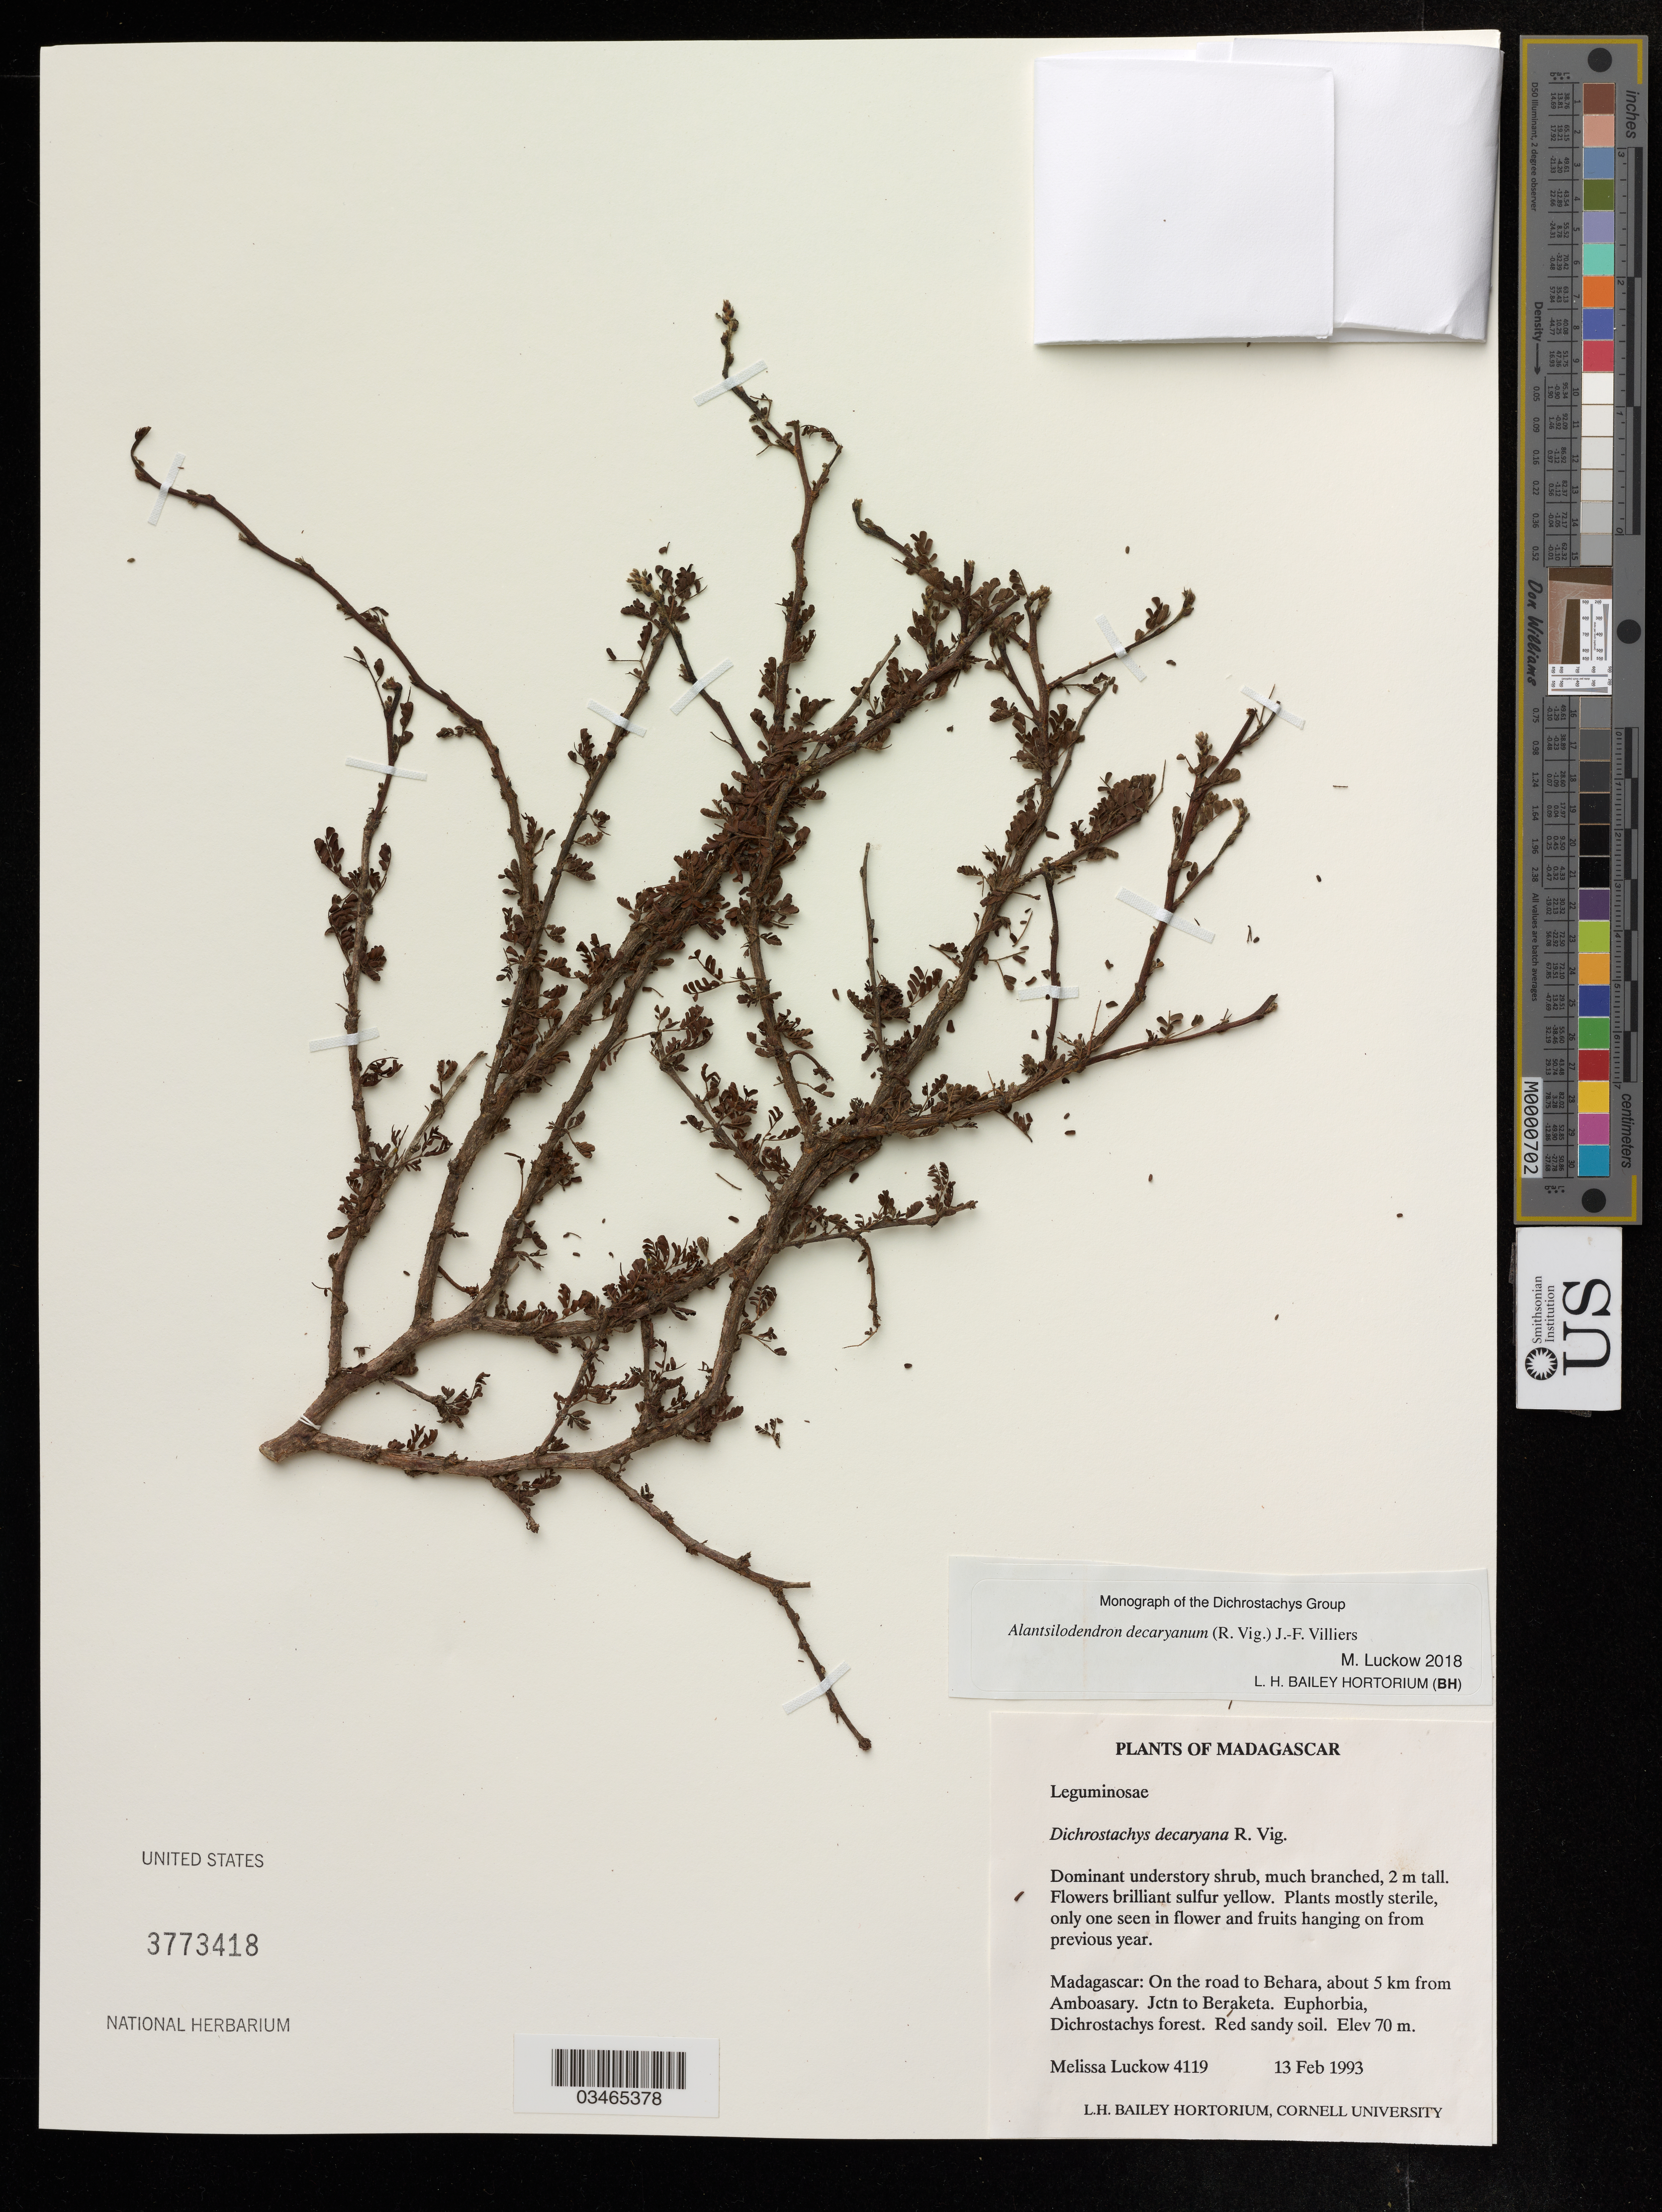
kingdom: Plantae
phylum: Tracheophyta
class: Magnoliopsida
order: Fabales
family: Fabaceae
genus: Dichrostachys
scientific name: Dichrostachys decaryana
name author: R. Vig.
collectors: M. Luckow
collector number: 4119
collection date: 1993-02-13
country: Madagascar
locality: Madagascar: On the road to Behara, about 5 km from Amboasary. Jctn to Beraketa.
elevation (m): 70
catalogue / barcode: US 3773418